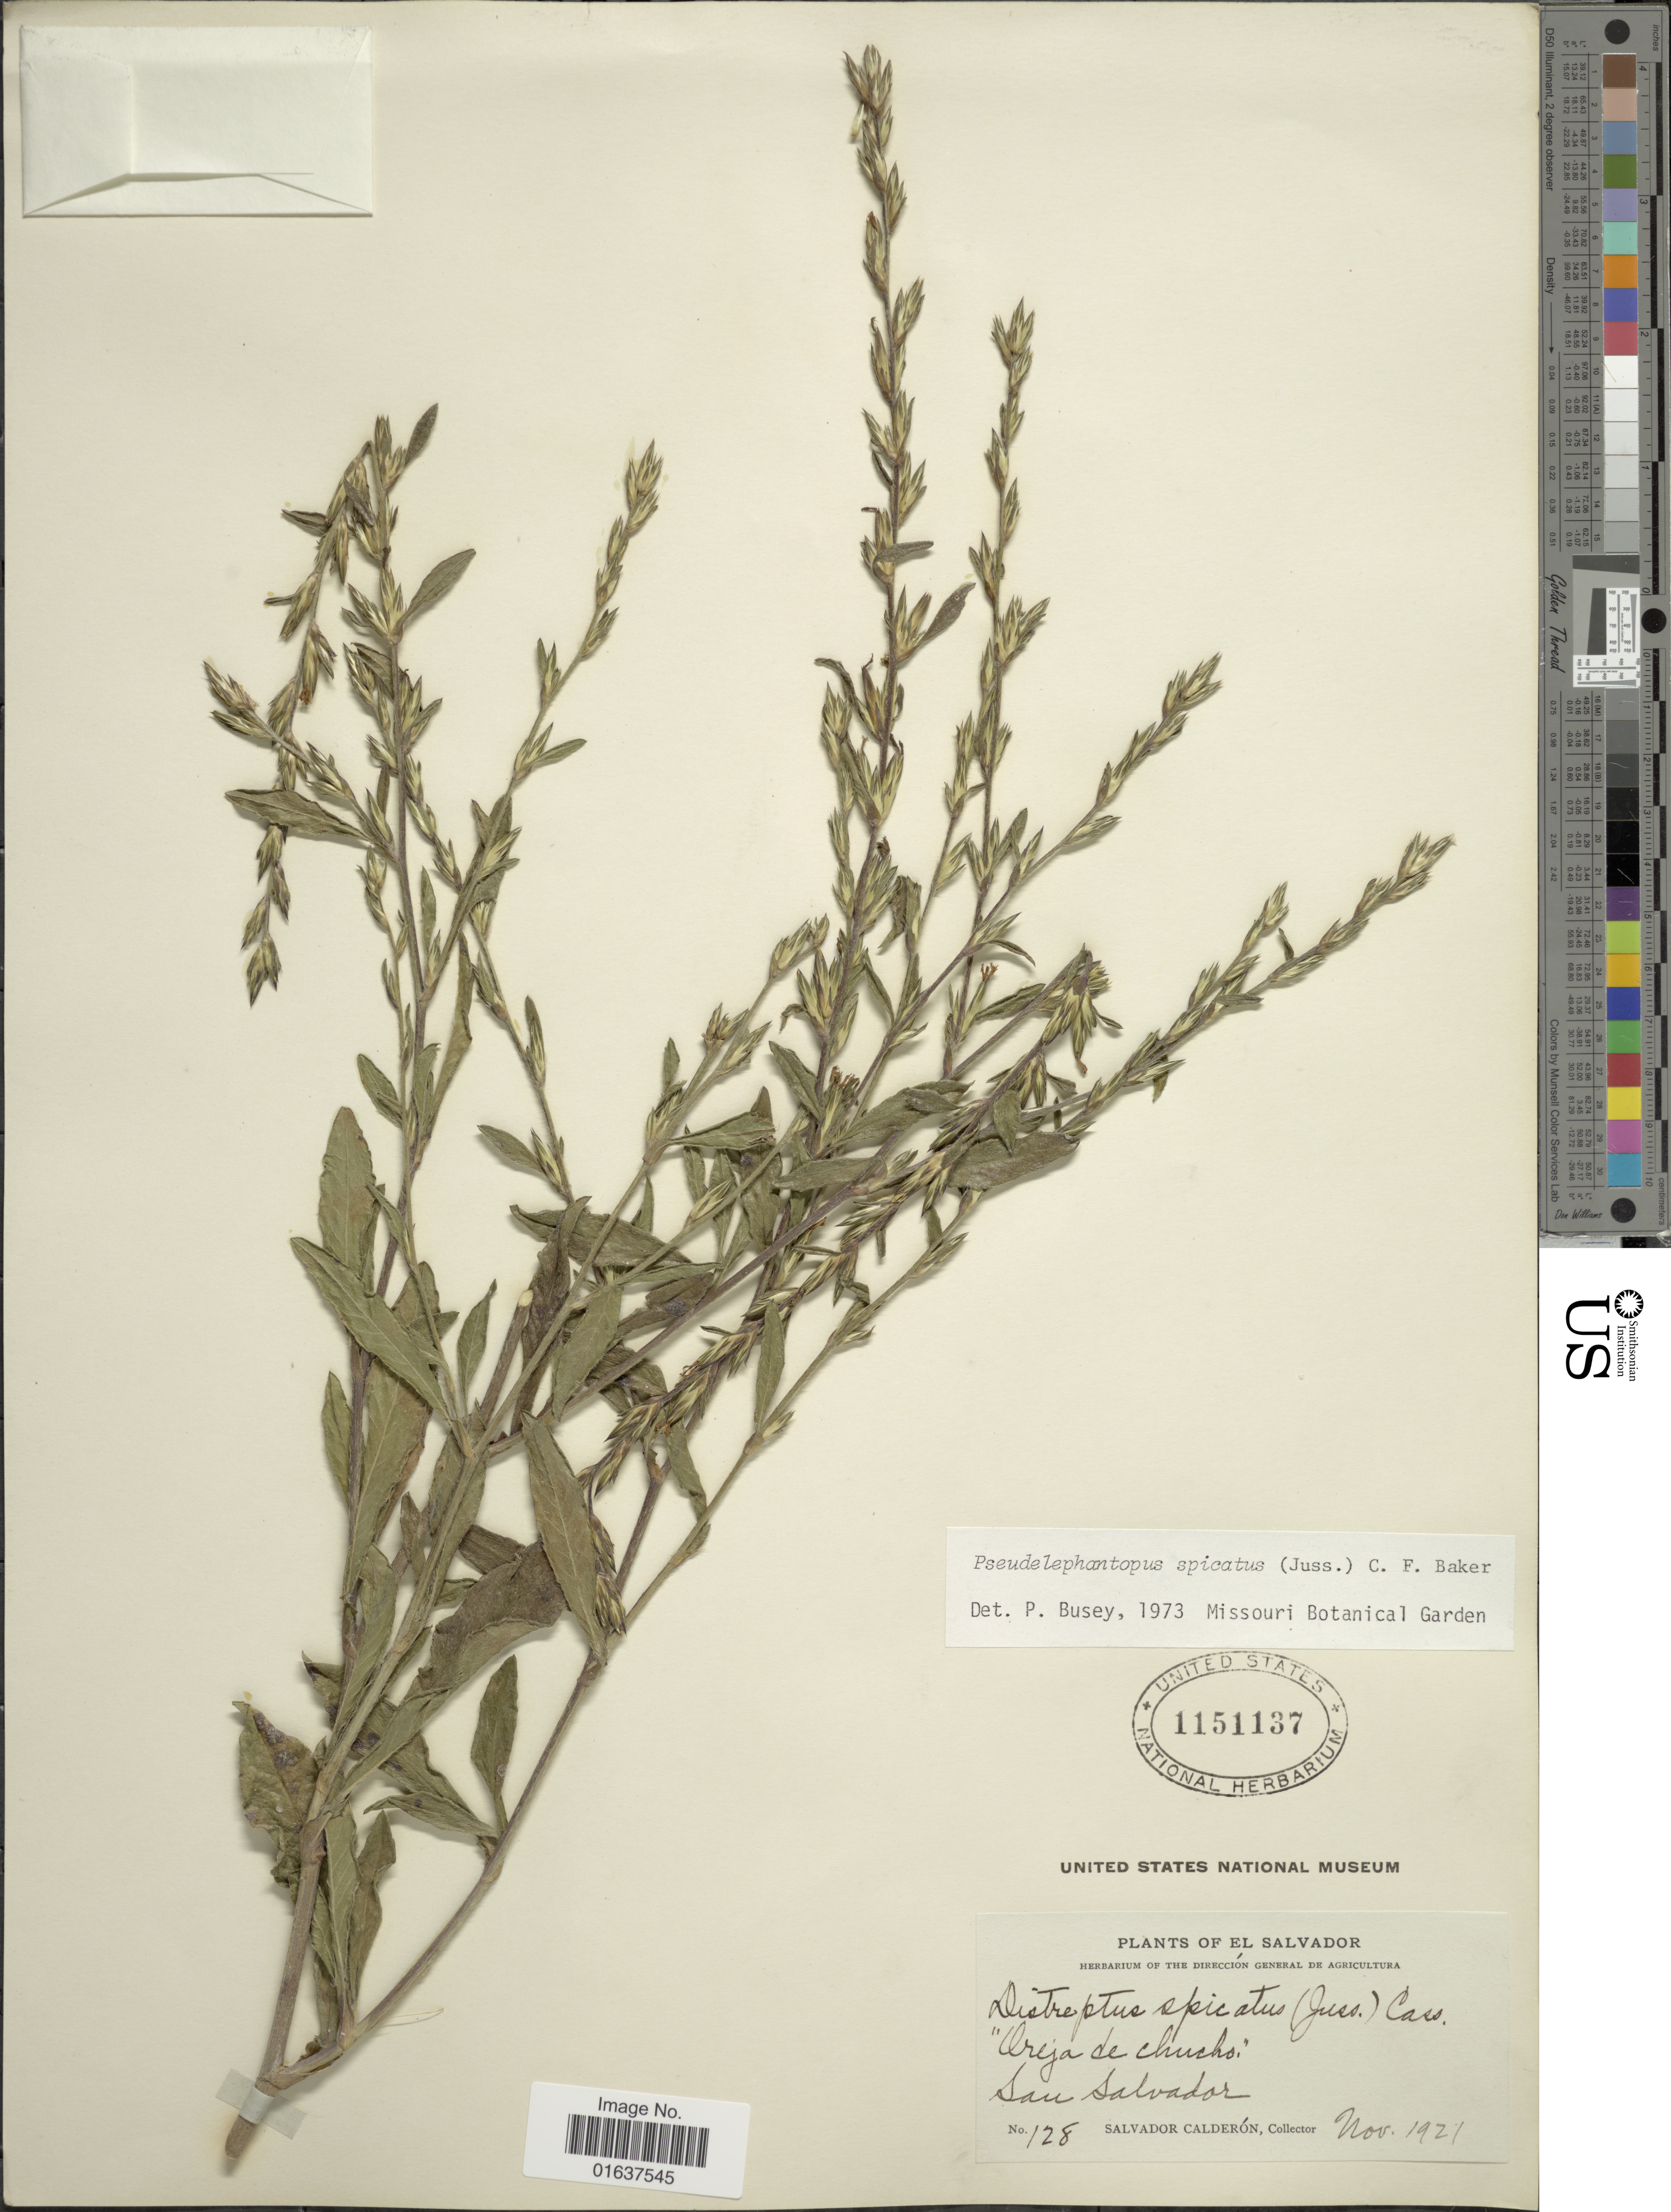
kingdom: Plantae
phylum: Tracheophyta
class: Magnoliopsida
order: Asterales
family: Asteraceae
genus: Pseudelephantopus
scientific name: Pseudelephantopus spicatus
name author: (Juss. ex Aubl.) C.F. Baker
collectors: S. Calderón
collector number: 128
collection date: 1921-11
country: El Salvador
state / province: San Salvador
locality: Oreja de Chucho, San Salvador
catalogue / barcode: US 1151137